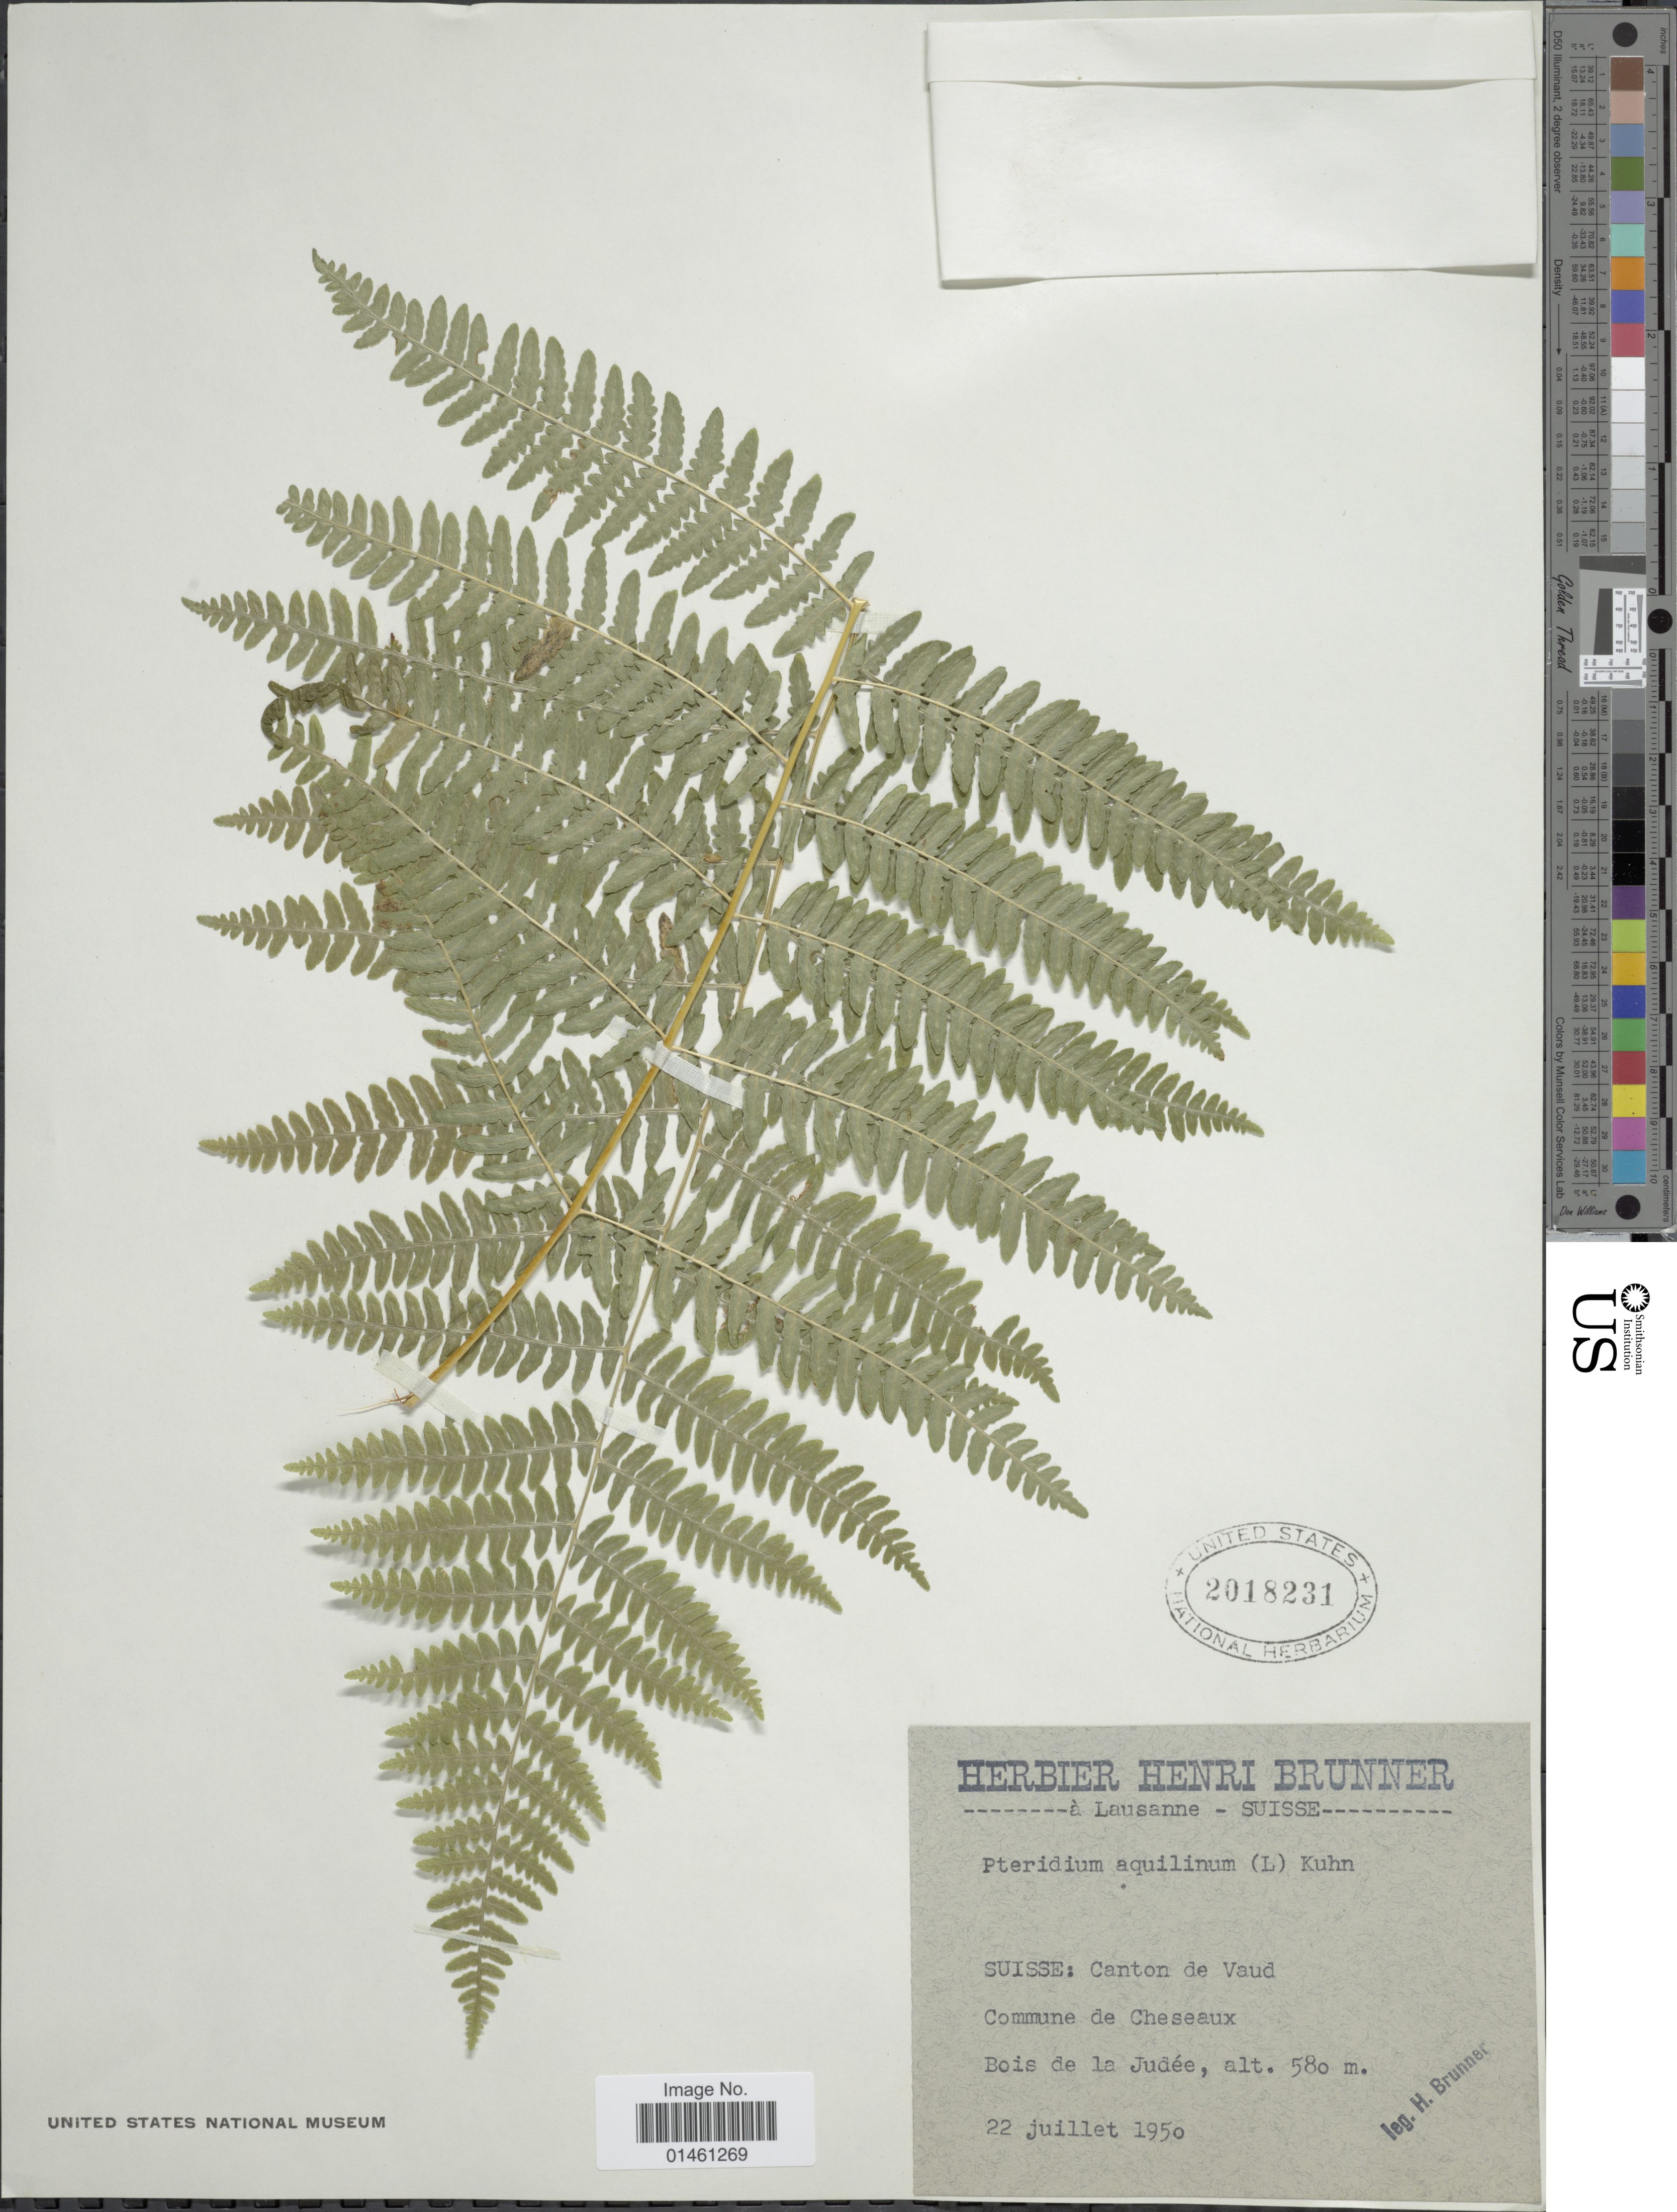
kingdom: Plantae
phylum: Tracheophyta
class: Polypodiopsida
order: Polypodiales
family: Dennstaedtiaceae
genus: Pteridium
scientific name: Pteridium aquilinum var. typicum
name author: R.M. Tryon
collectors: H. Brunner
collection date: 1950-07-22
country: Switzerland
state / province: Vaud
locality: Suisse: Canto de Vaud, commune de Cheseaux, Bois de la Judée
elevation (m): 580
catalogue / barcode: US 2018231